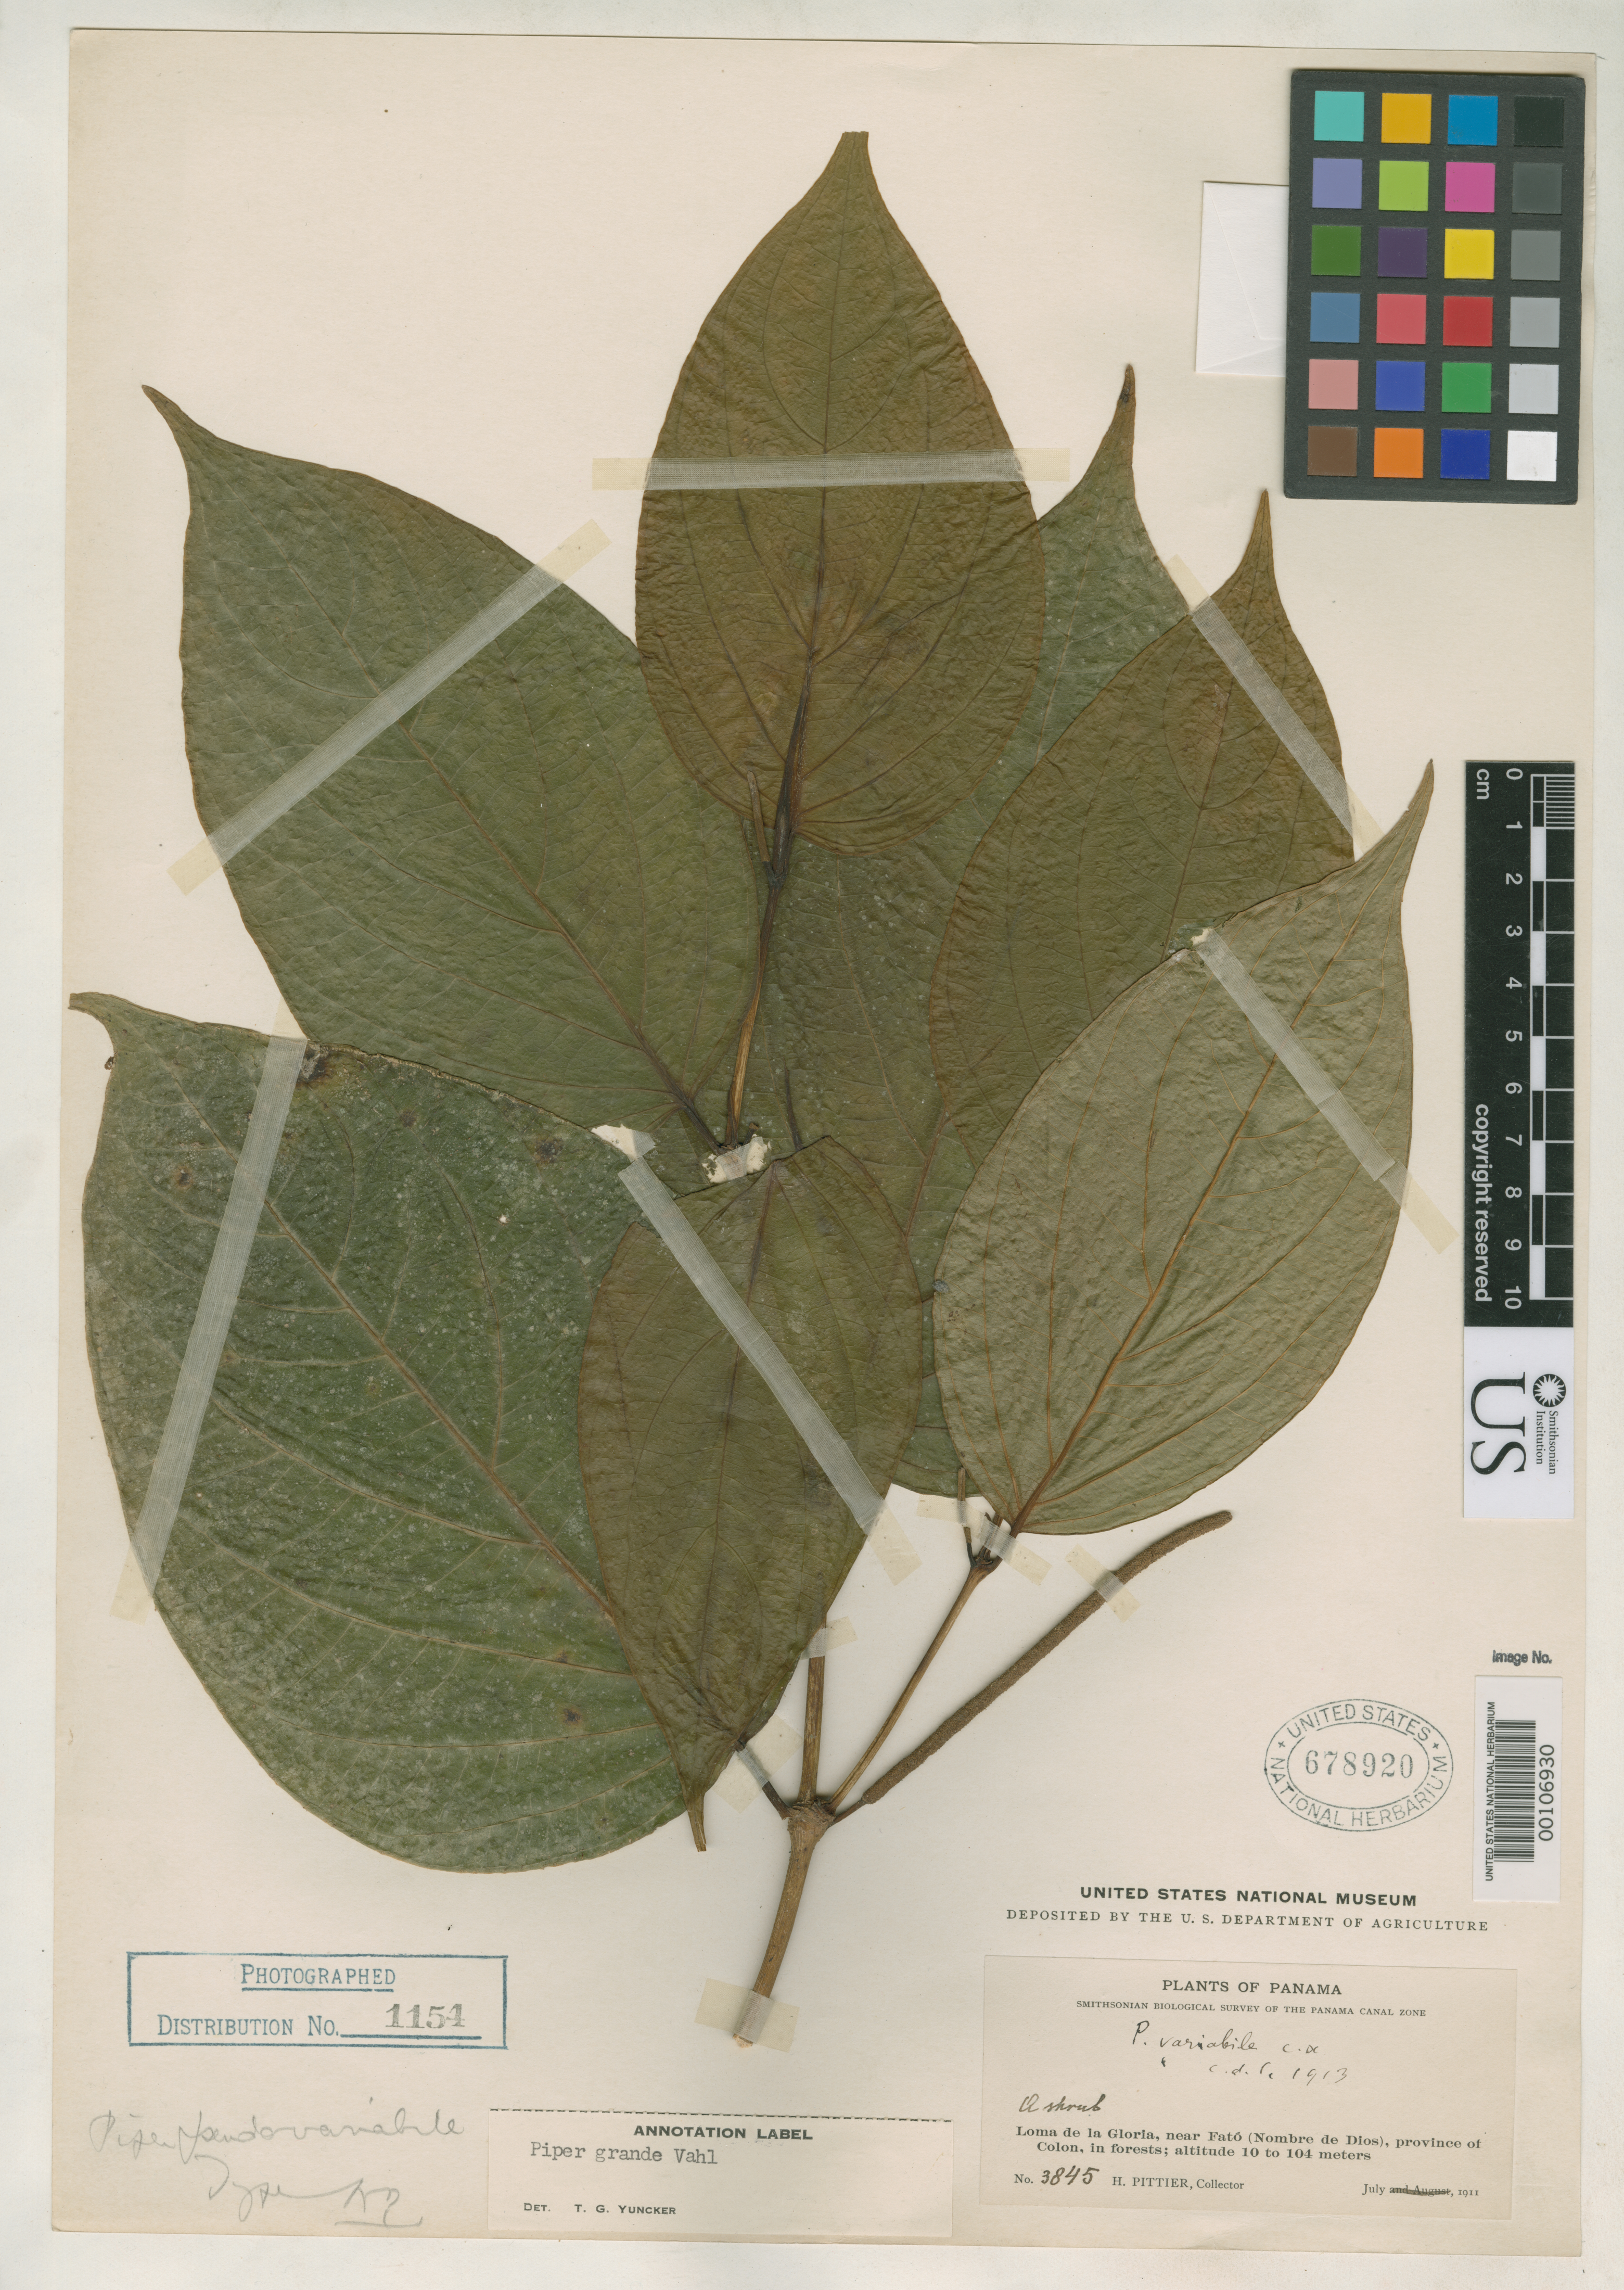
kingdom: Plantae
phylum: Tracheophyta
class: Magnoliopsida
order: Piperales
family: Piperaceae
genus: Piper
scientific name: Piper pseudovariabile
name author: Trel.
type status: Holotype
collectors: H. F. Pittier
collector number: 3845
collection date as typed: Jul 1911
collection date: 1911-07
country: Panama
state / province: Colón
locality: Loma de La Gloria, near Fato.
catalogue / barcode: US 678920